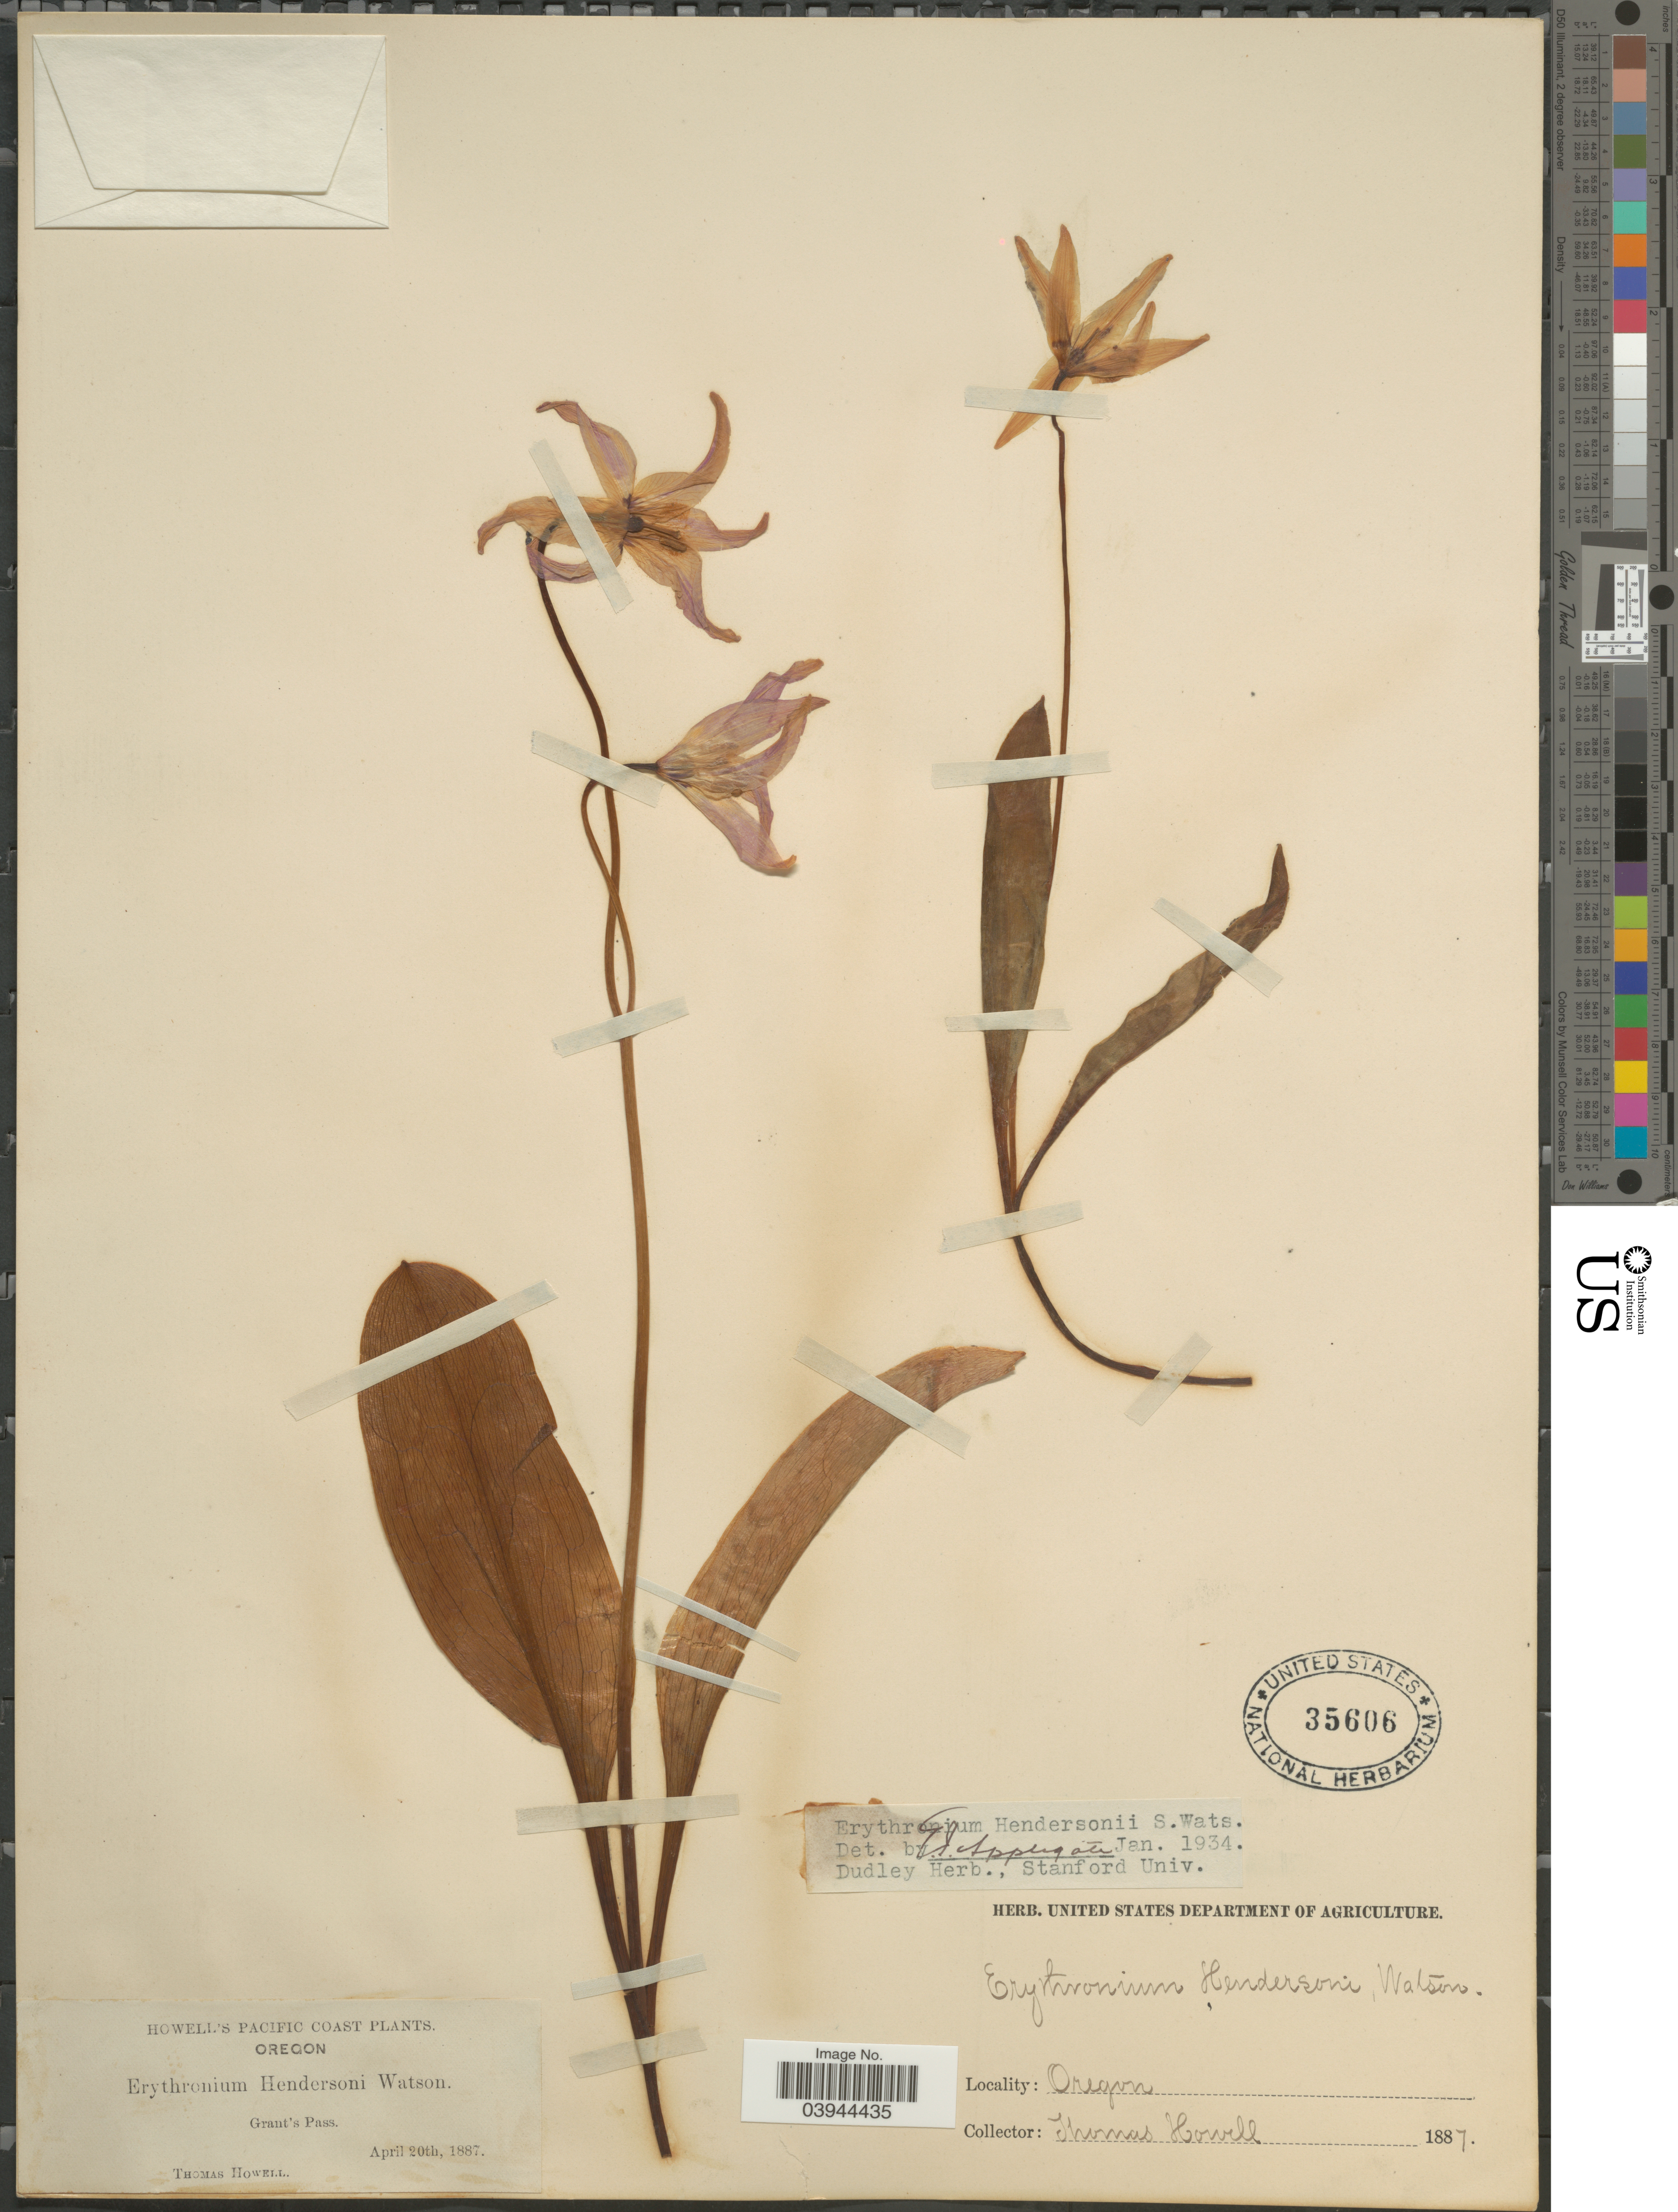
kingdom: Plantae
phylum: Tracheophyta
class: Liliopsida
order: Liliales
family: Liliaceae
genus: Erythronium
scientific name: Erythronium hendersonii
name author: S. Watson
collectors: T. Howell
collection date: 1887-04-20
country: United States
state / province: Oregon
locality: Pacific Coast. Grant's Pass.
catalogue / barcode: US 35606